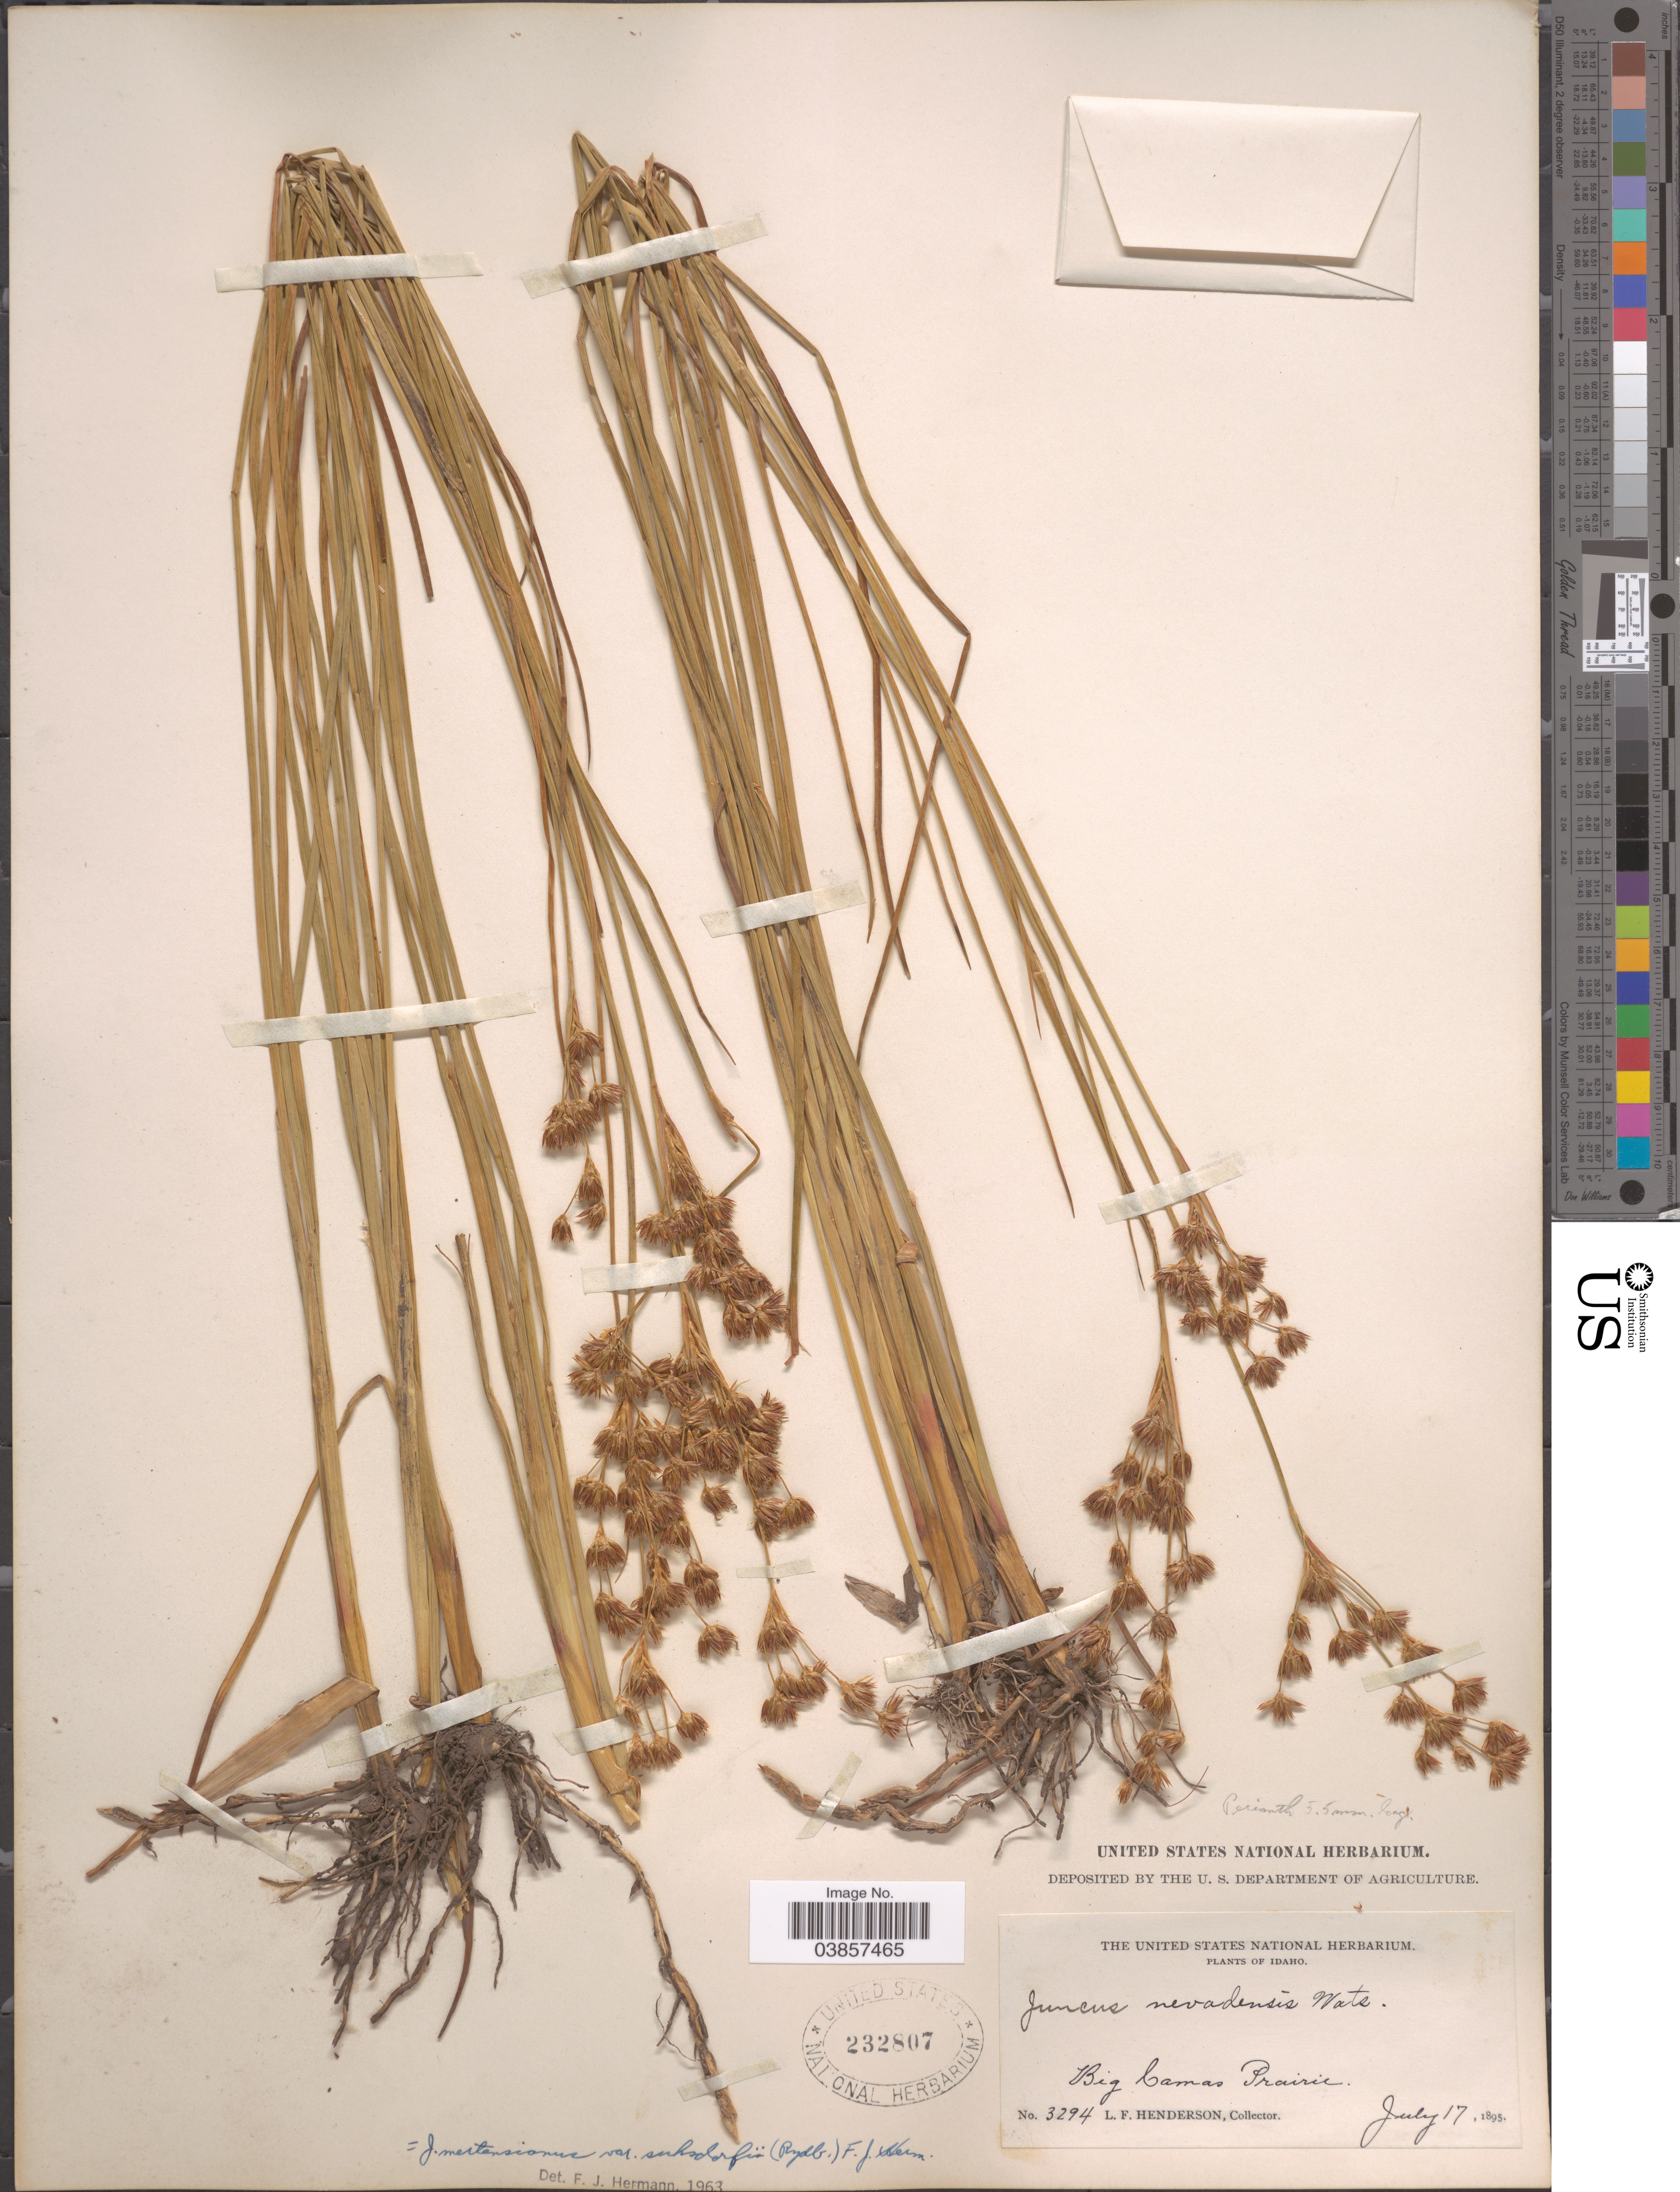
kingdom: Plantae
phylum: Tracheophyta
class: Liliopsida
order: Poales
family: Juncaceae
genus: Juncus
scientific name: Juncus suksdorfii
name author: Rydb.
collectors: L. Henderson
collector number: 3294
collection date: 1895-07-17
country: United States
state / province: Idaho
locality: Big Camas Prairie.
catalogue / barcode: US 232807